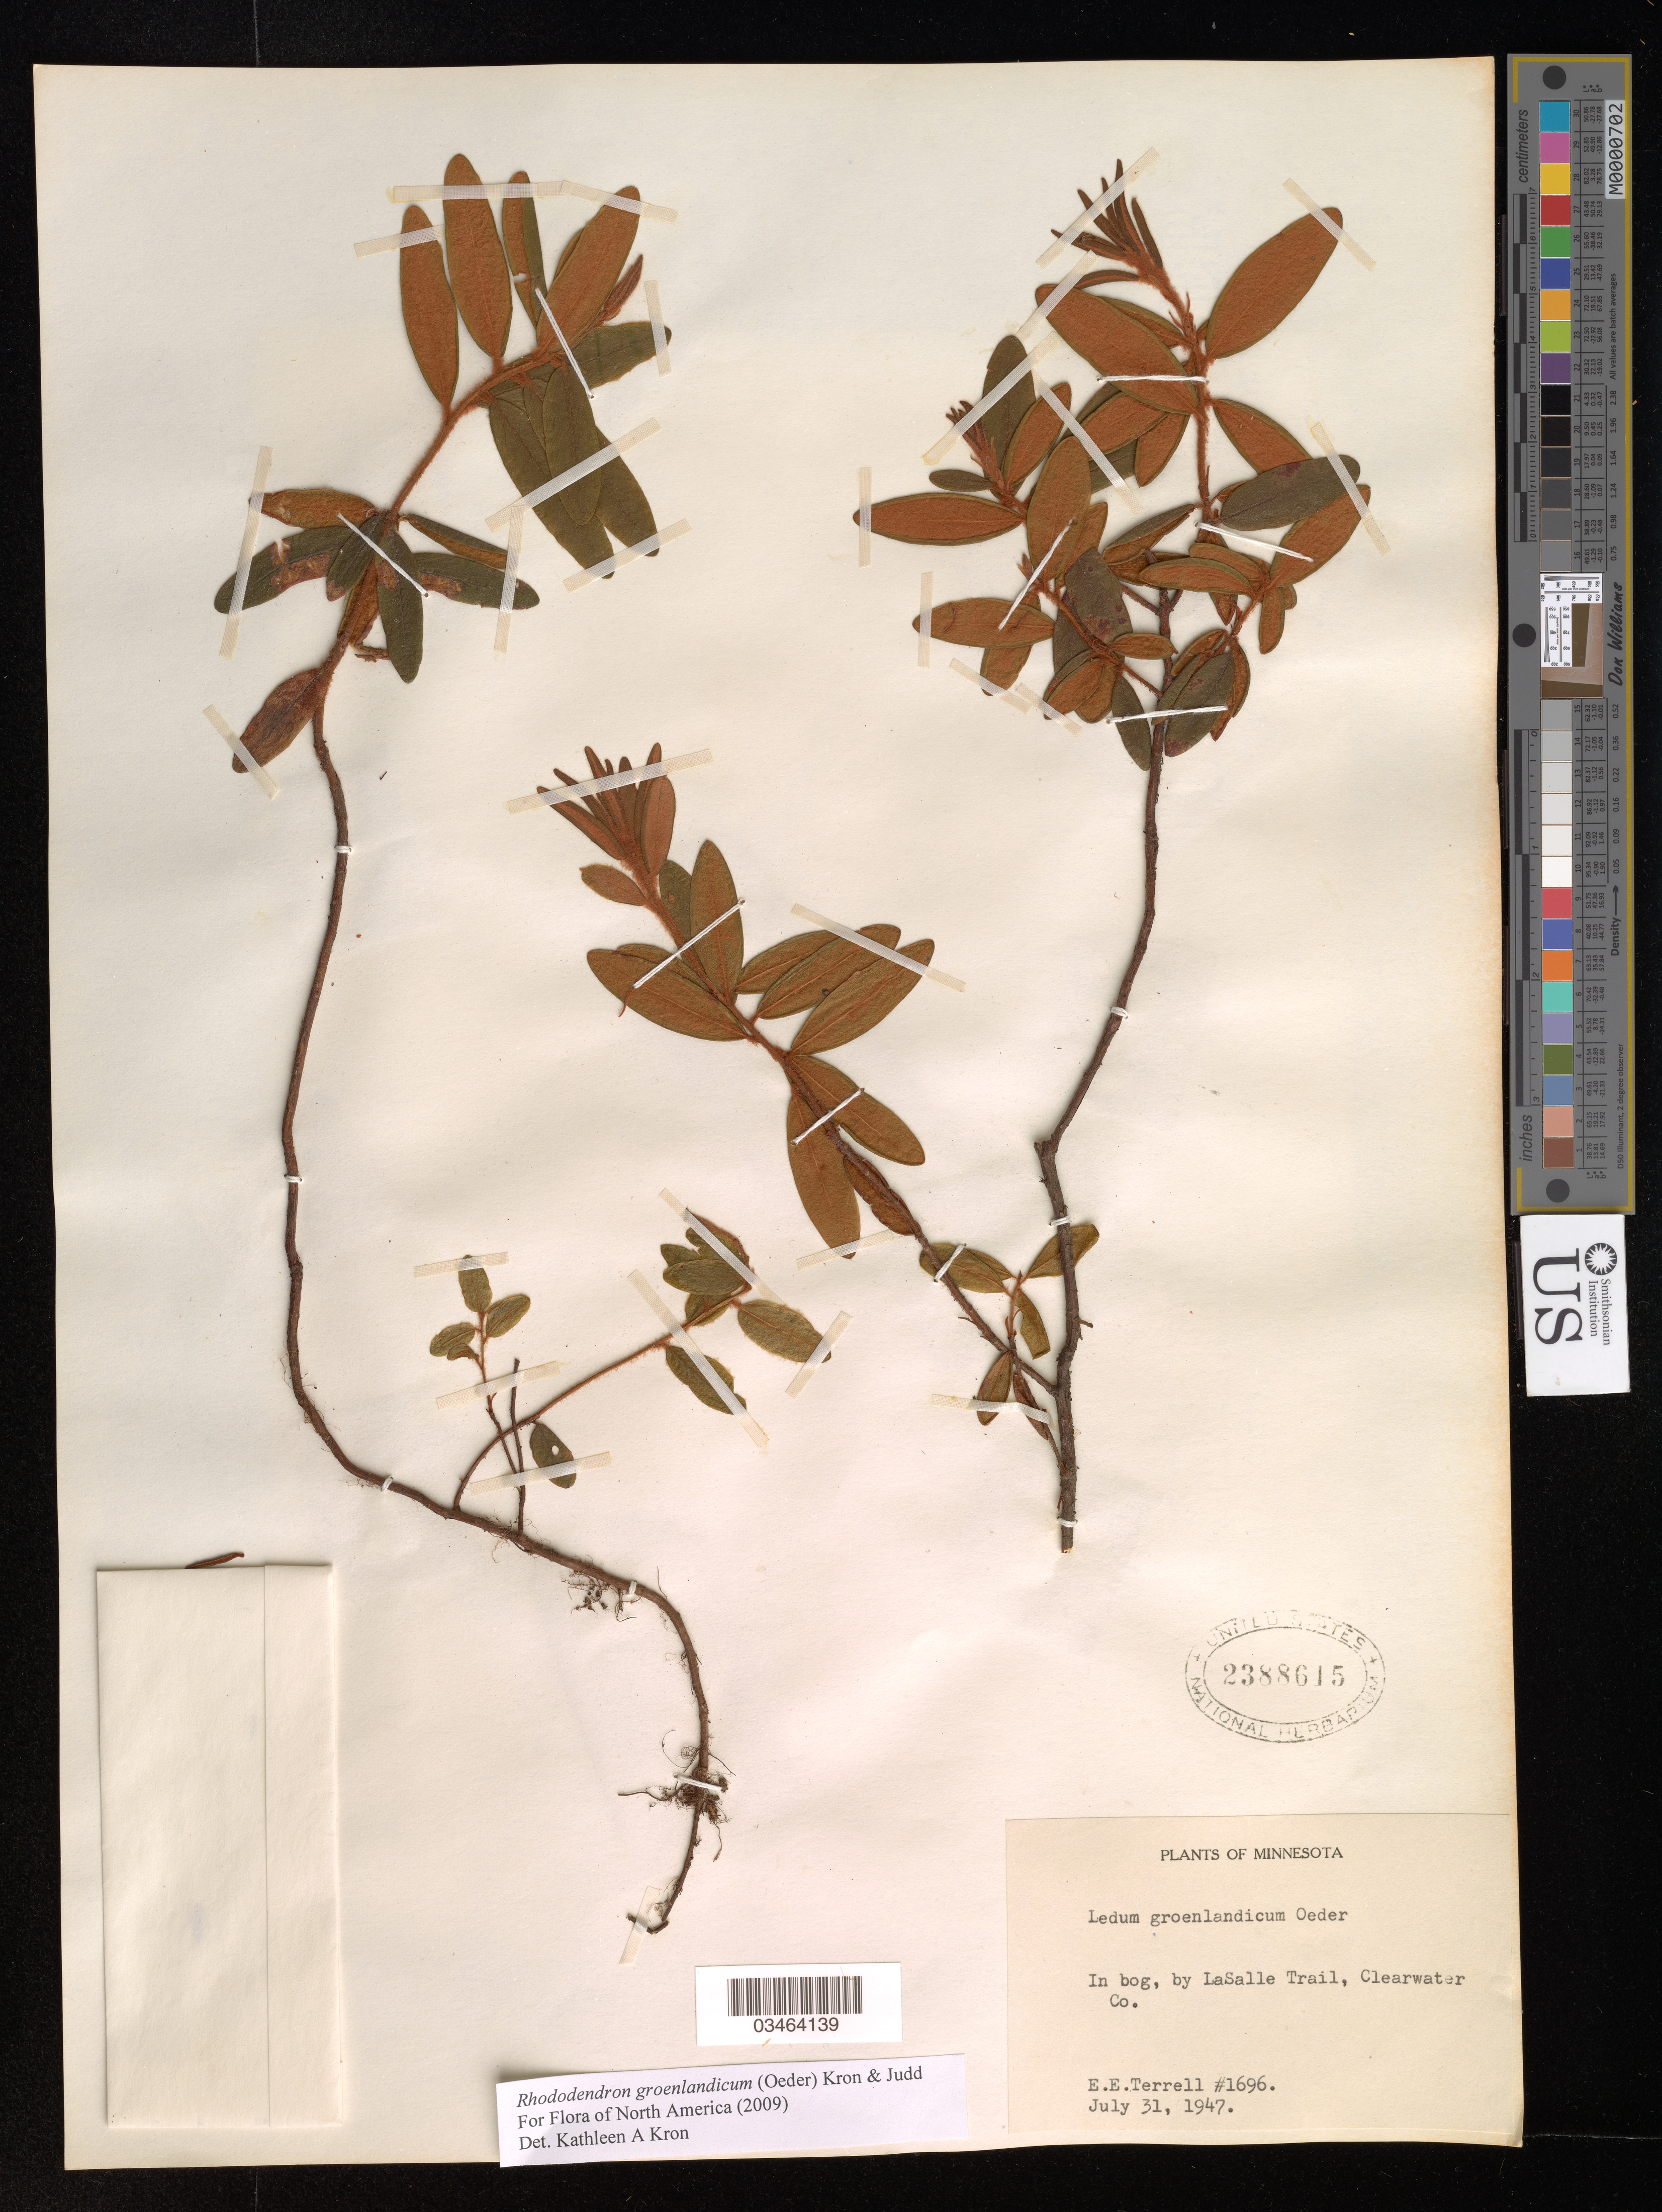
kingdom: Plantae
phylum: Tracheophyta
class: Magnoliopsida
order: Ericales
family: Ericaceae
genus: Rhododendron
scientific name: Rhododendron groenlandicum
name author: (Oeder) Kron & Judd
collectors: E. E. Terrell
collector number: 1696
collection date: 1947-07-31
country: United States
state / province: Minnesota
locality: In bog, by LaSalle Trail, Clearwater Co.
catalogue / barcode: US 2388615